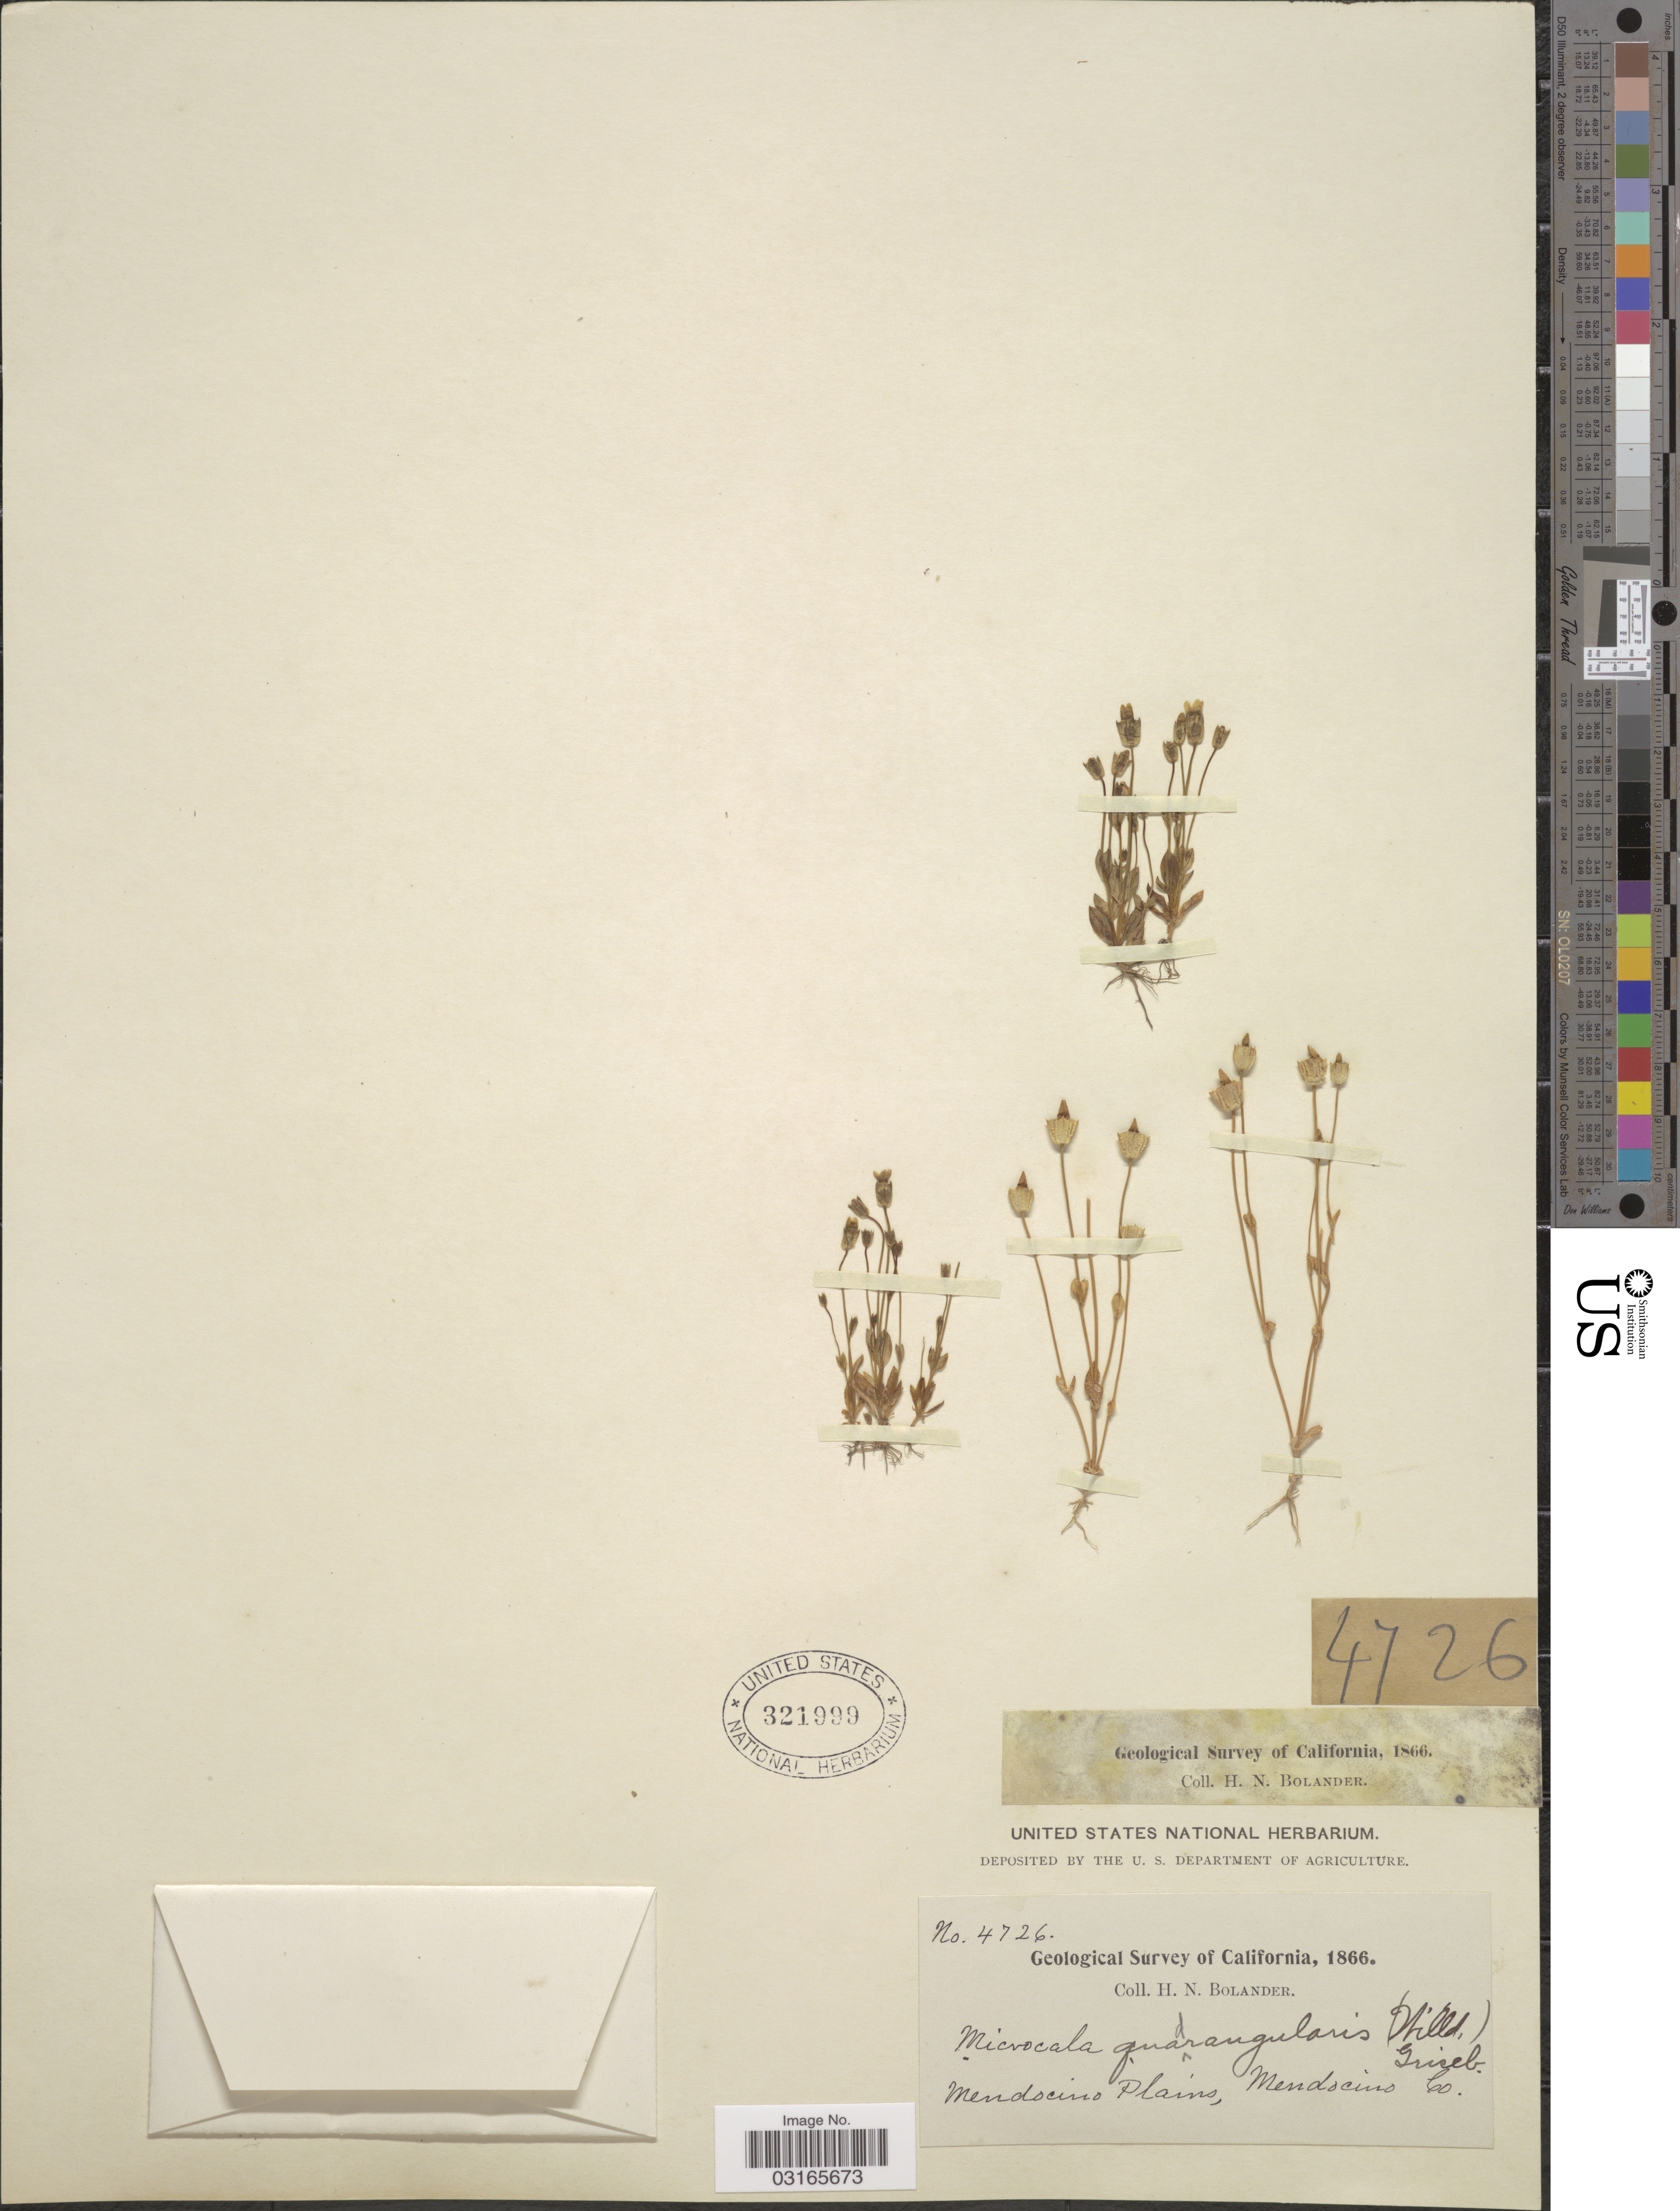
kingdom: Plantae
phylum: Tracheophyta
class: Magnoliopsida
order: Gentianales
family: Gentianaceae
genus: Microcala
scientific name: Microcala quadrangularis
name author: (Dombey ex Lam.) Griseb.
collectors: H. Bolander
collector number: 4726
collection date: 1866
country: United States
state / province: California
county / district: Mendocino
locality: Mendocino Plains, Mendocino Co.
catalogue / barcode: US 321999